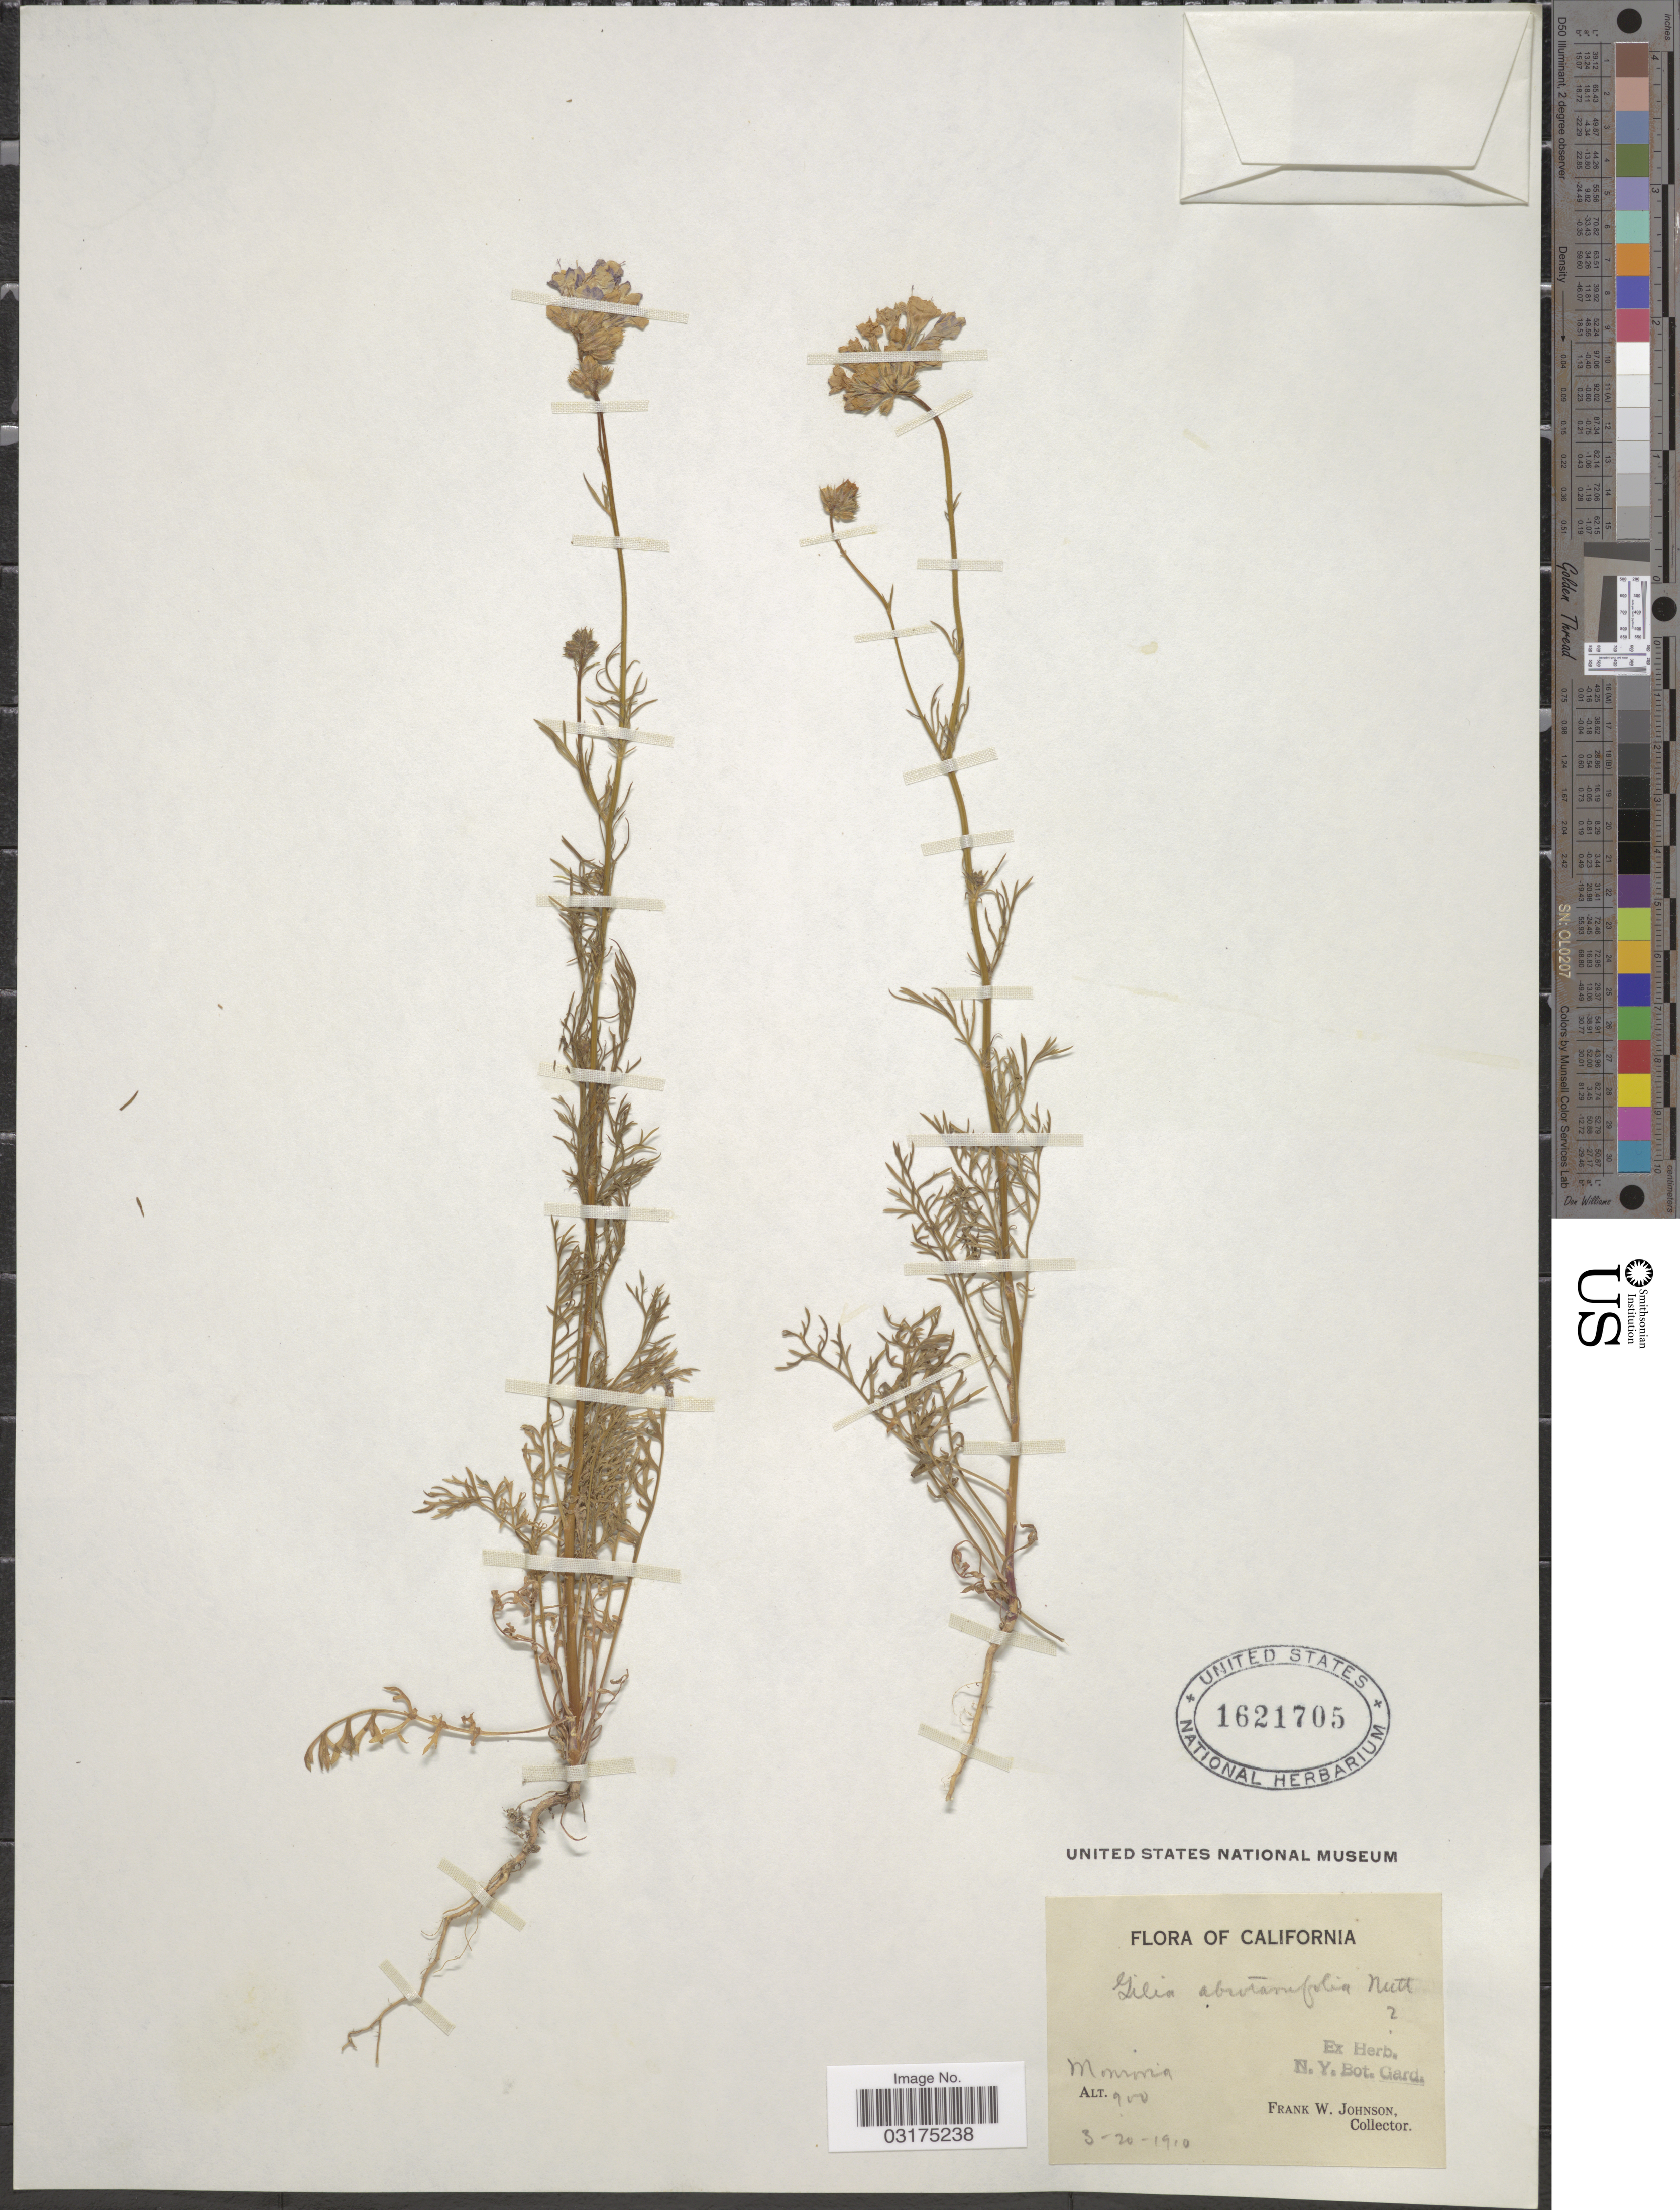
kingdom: Plantae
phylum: Tracheophyta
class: Magnoliopsida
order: Ericales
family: Polemoniaceae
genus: Gilia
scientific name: Gilia capitata subsp. abrotanifolia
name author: (Nutt. ex Greene) V.E. Grant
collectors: F. W. Johnson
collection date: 1910-03-20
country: United States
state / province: California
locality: Monrovia.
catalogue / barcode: US 1621705